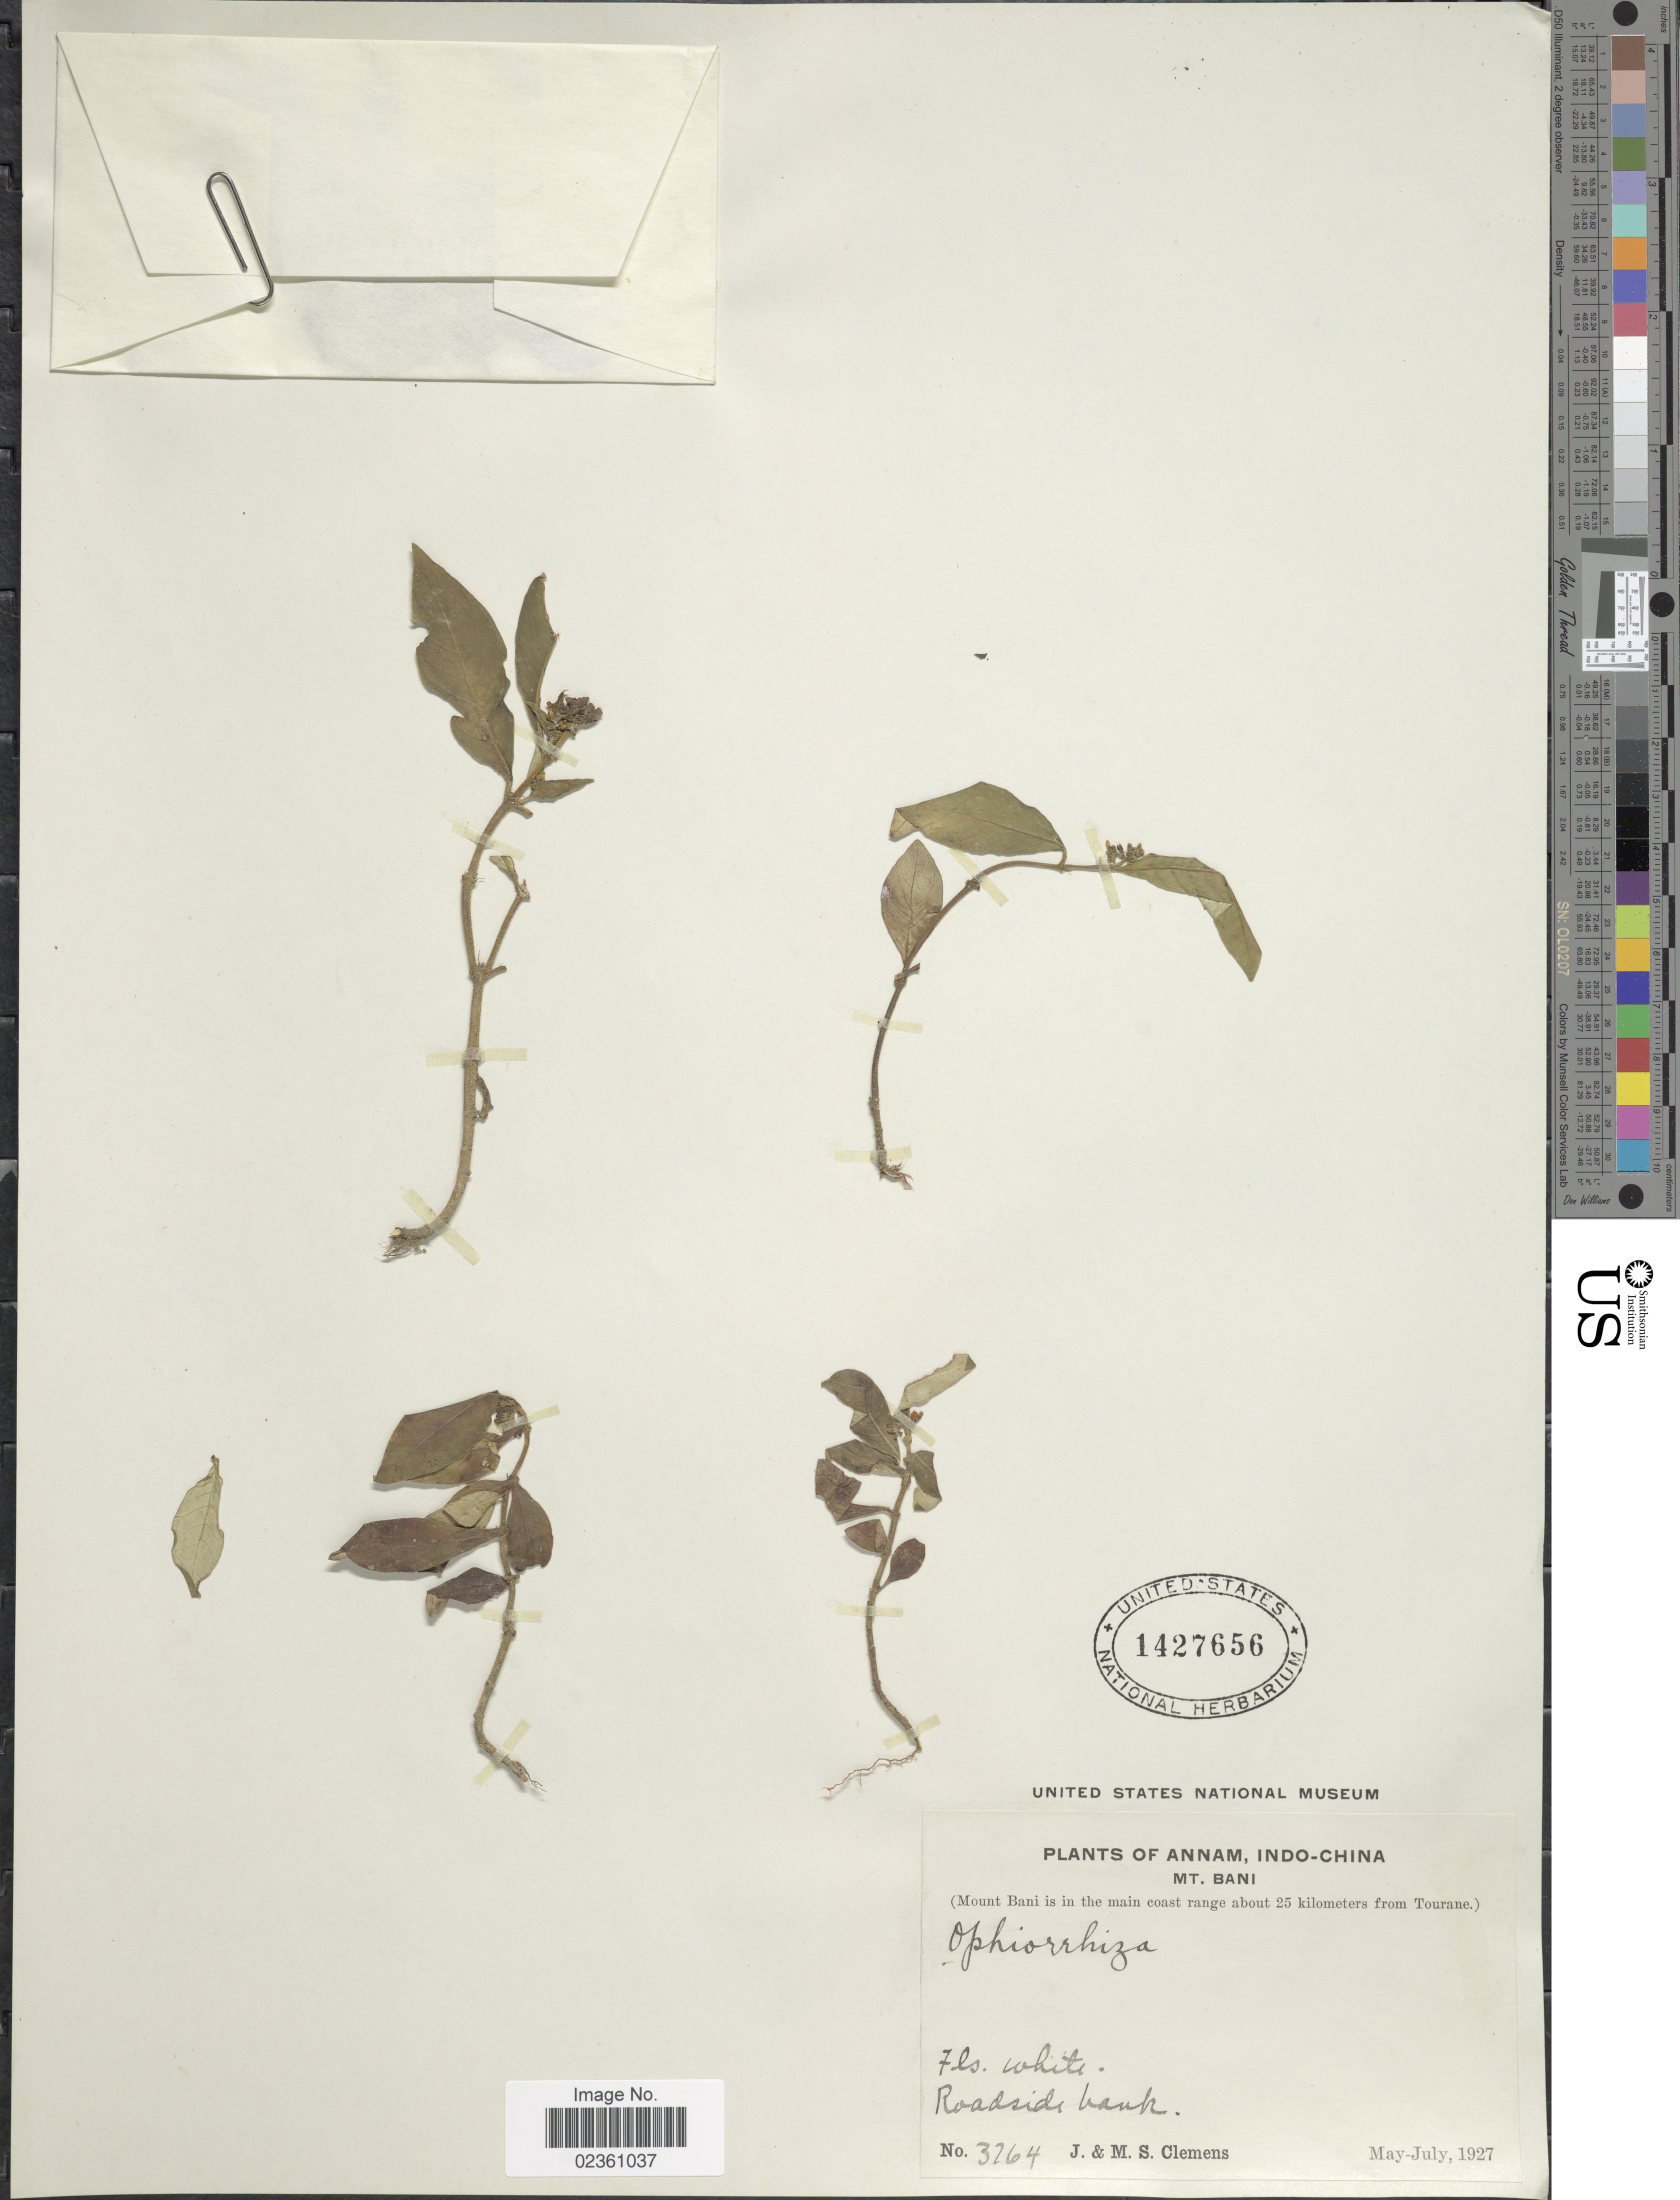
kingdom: Plantae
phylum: Tracheophyta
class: Magnoliopsida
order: Gentianales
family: Rubiaceae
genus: Ophiorrhiza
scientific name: Ophiorrhiza sp.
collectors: J. Clemens & M. S. Clemens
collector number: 3264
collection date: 1927-05/1927-07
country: Vietnam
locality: Annam, mt. Bani (Mount Bani is in the main coast range about 25 kilometers fromTourane) Roadside bank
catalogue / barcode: US 1427656